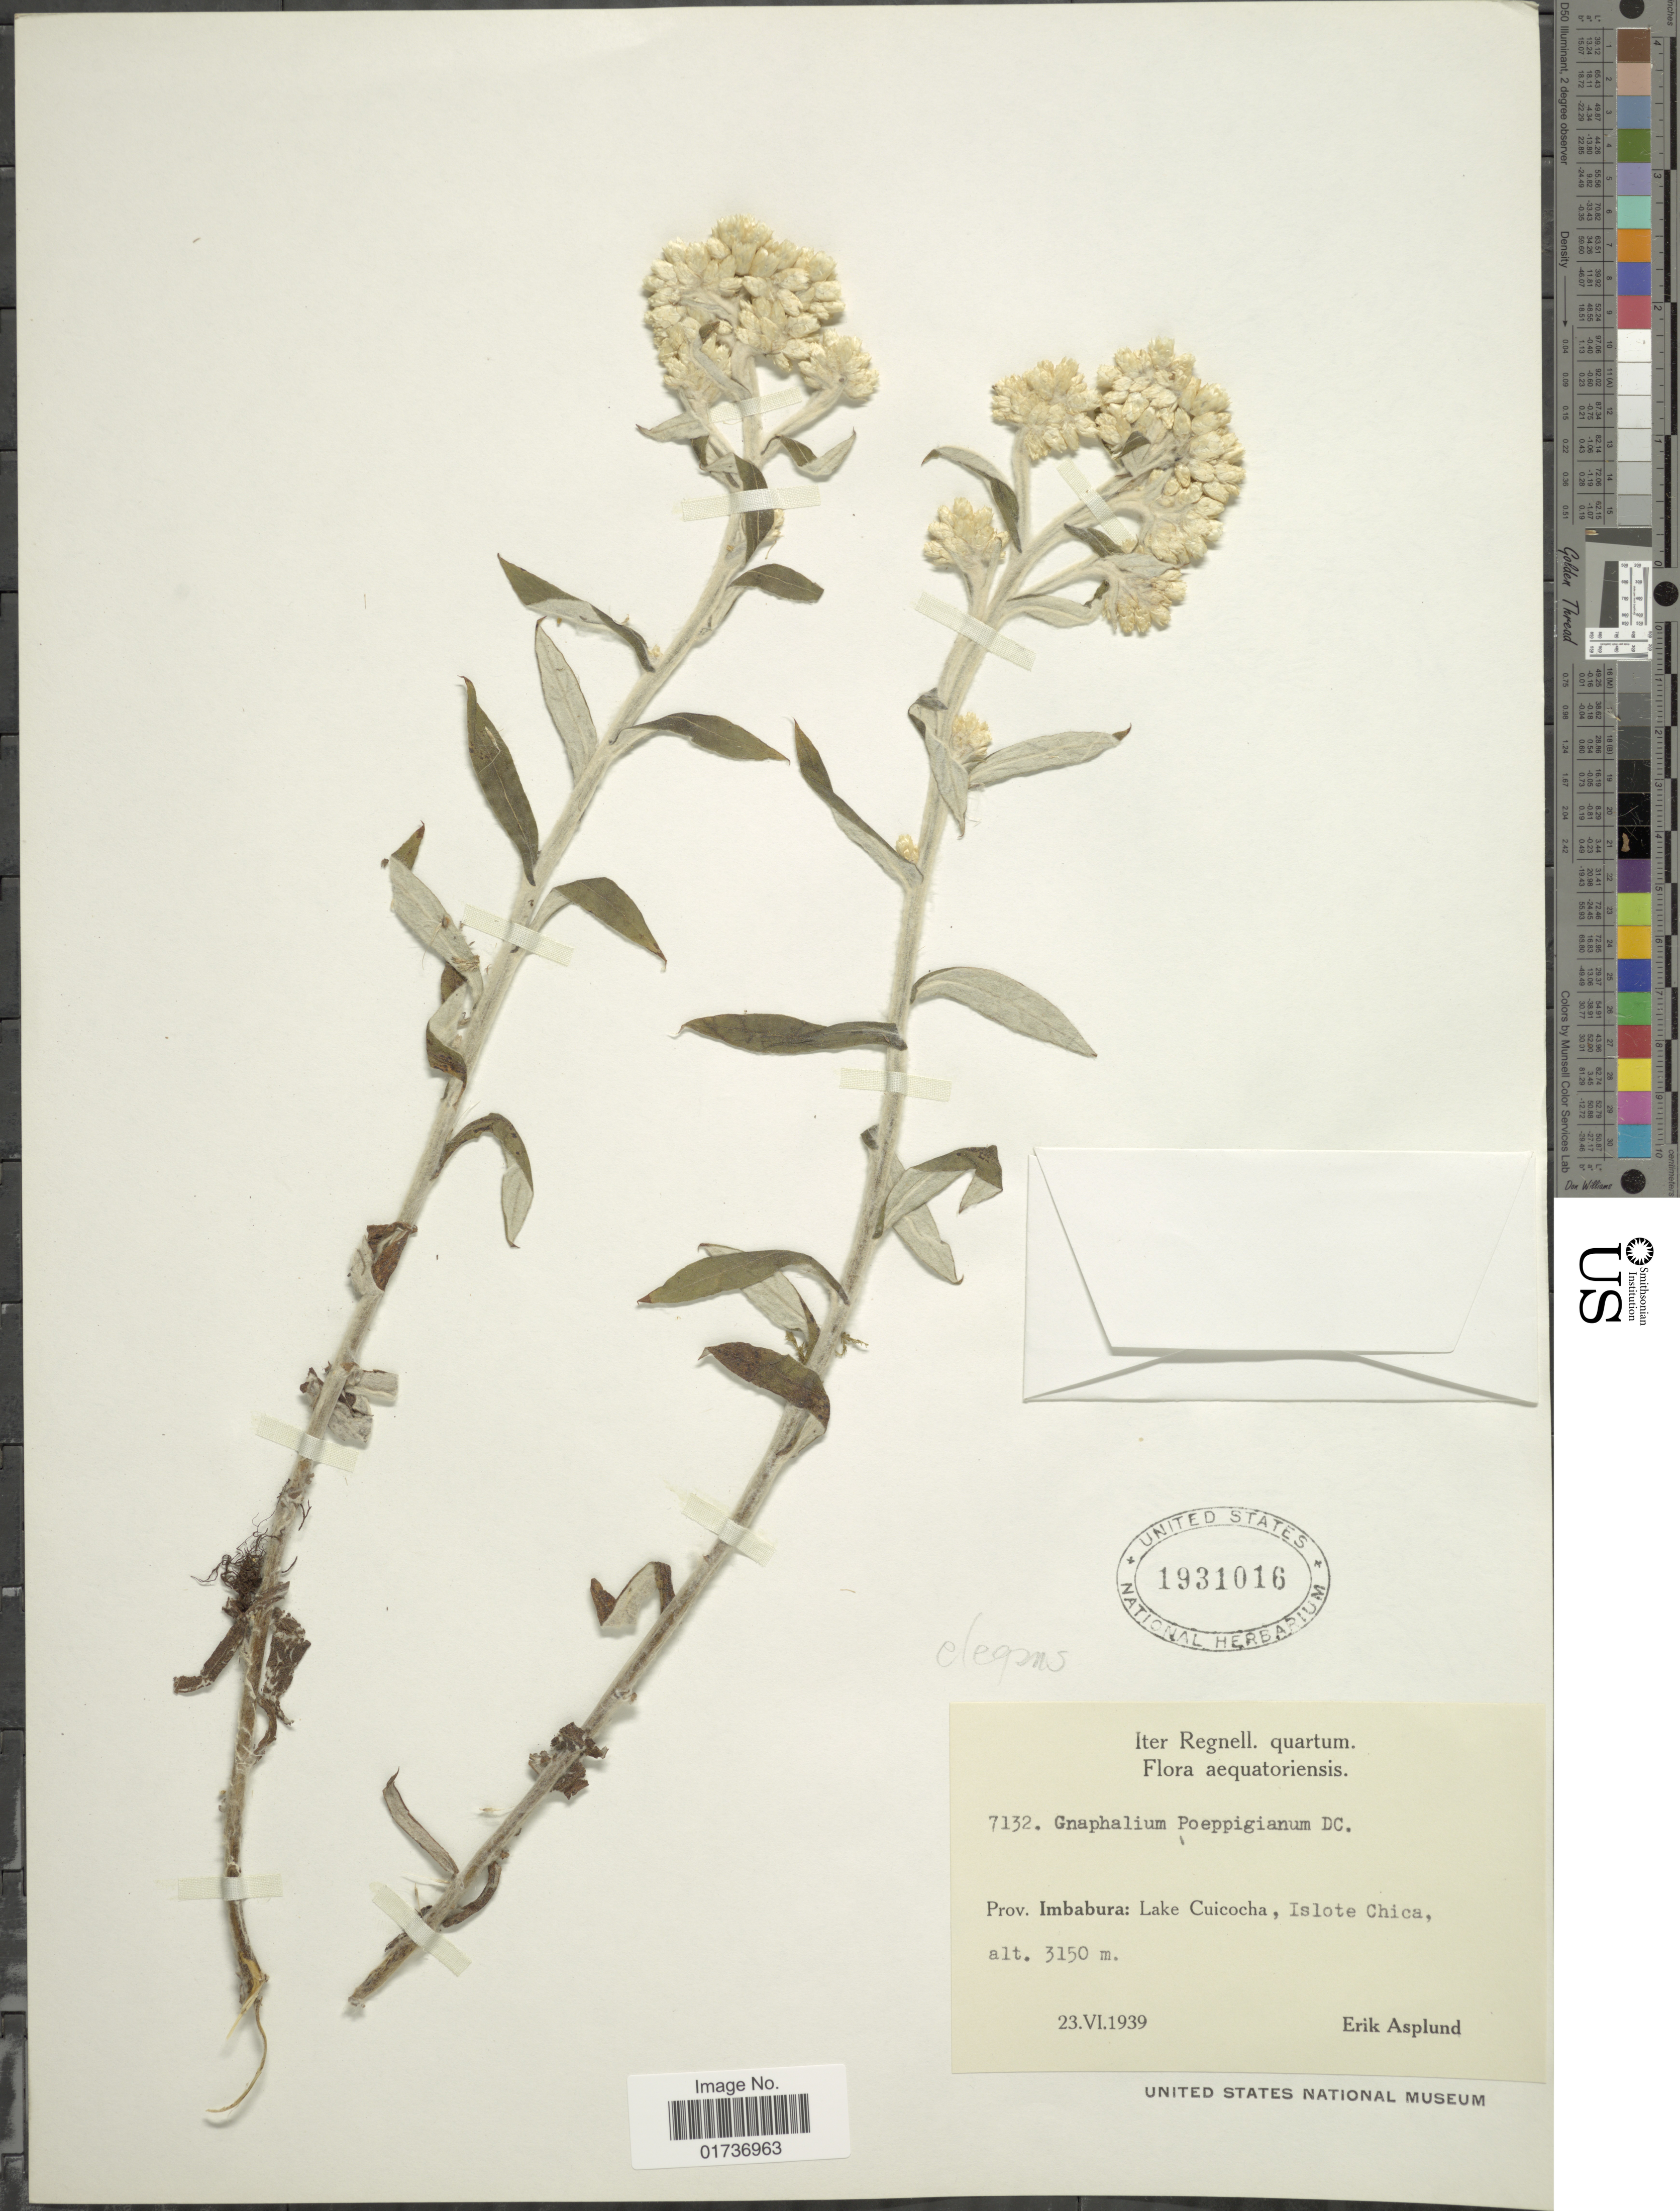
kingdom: Plantae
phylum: Tracheophyta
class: Magnoliopsida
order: Asterales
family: Asteraceae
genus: Gnaphalium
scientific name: Gnaphalium elegans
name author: Kunth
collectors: E. Asplund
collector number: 7132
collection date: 1939-06-23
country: Ecuador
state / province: Imbabura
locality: Lake Cuicocha, islote Chica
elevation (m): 3150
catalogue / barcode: US 1931016